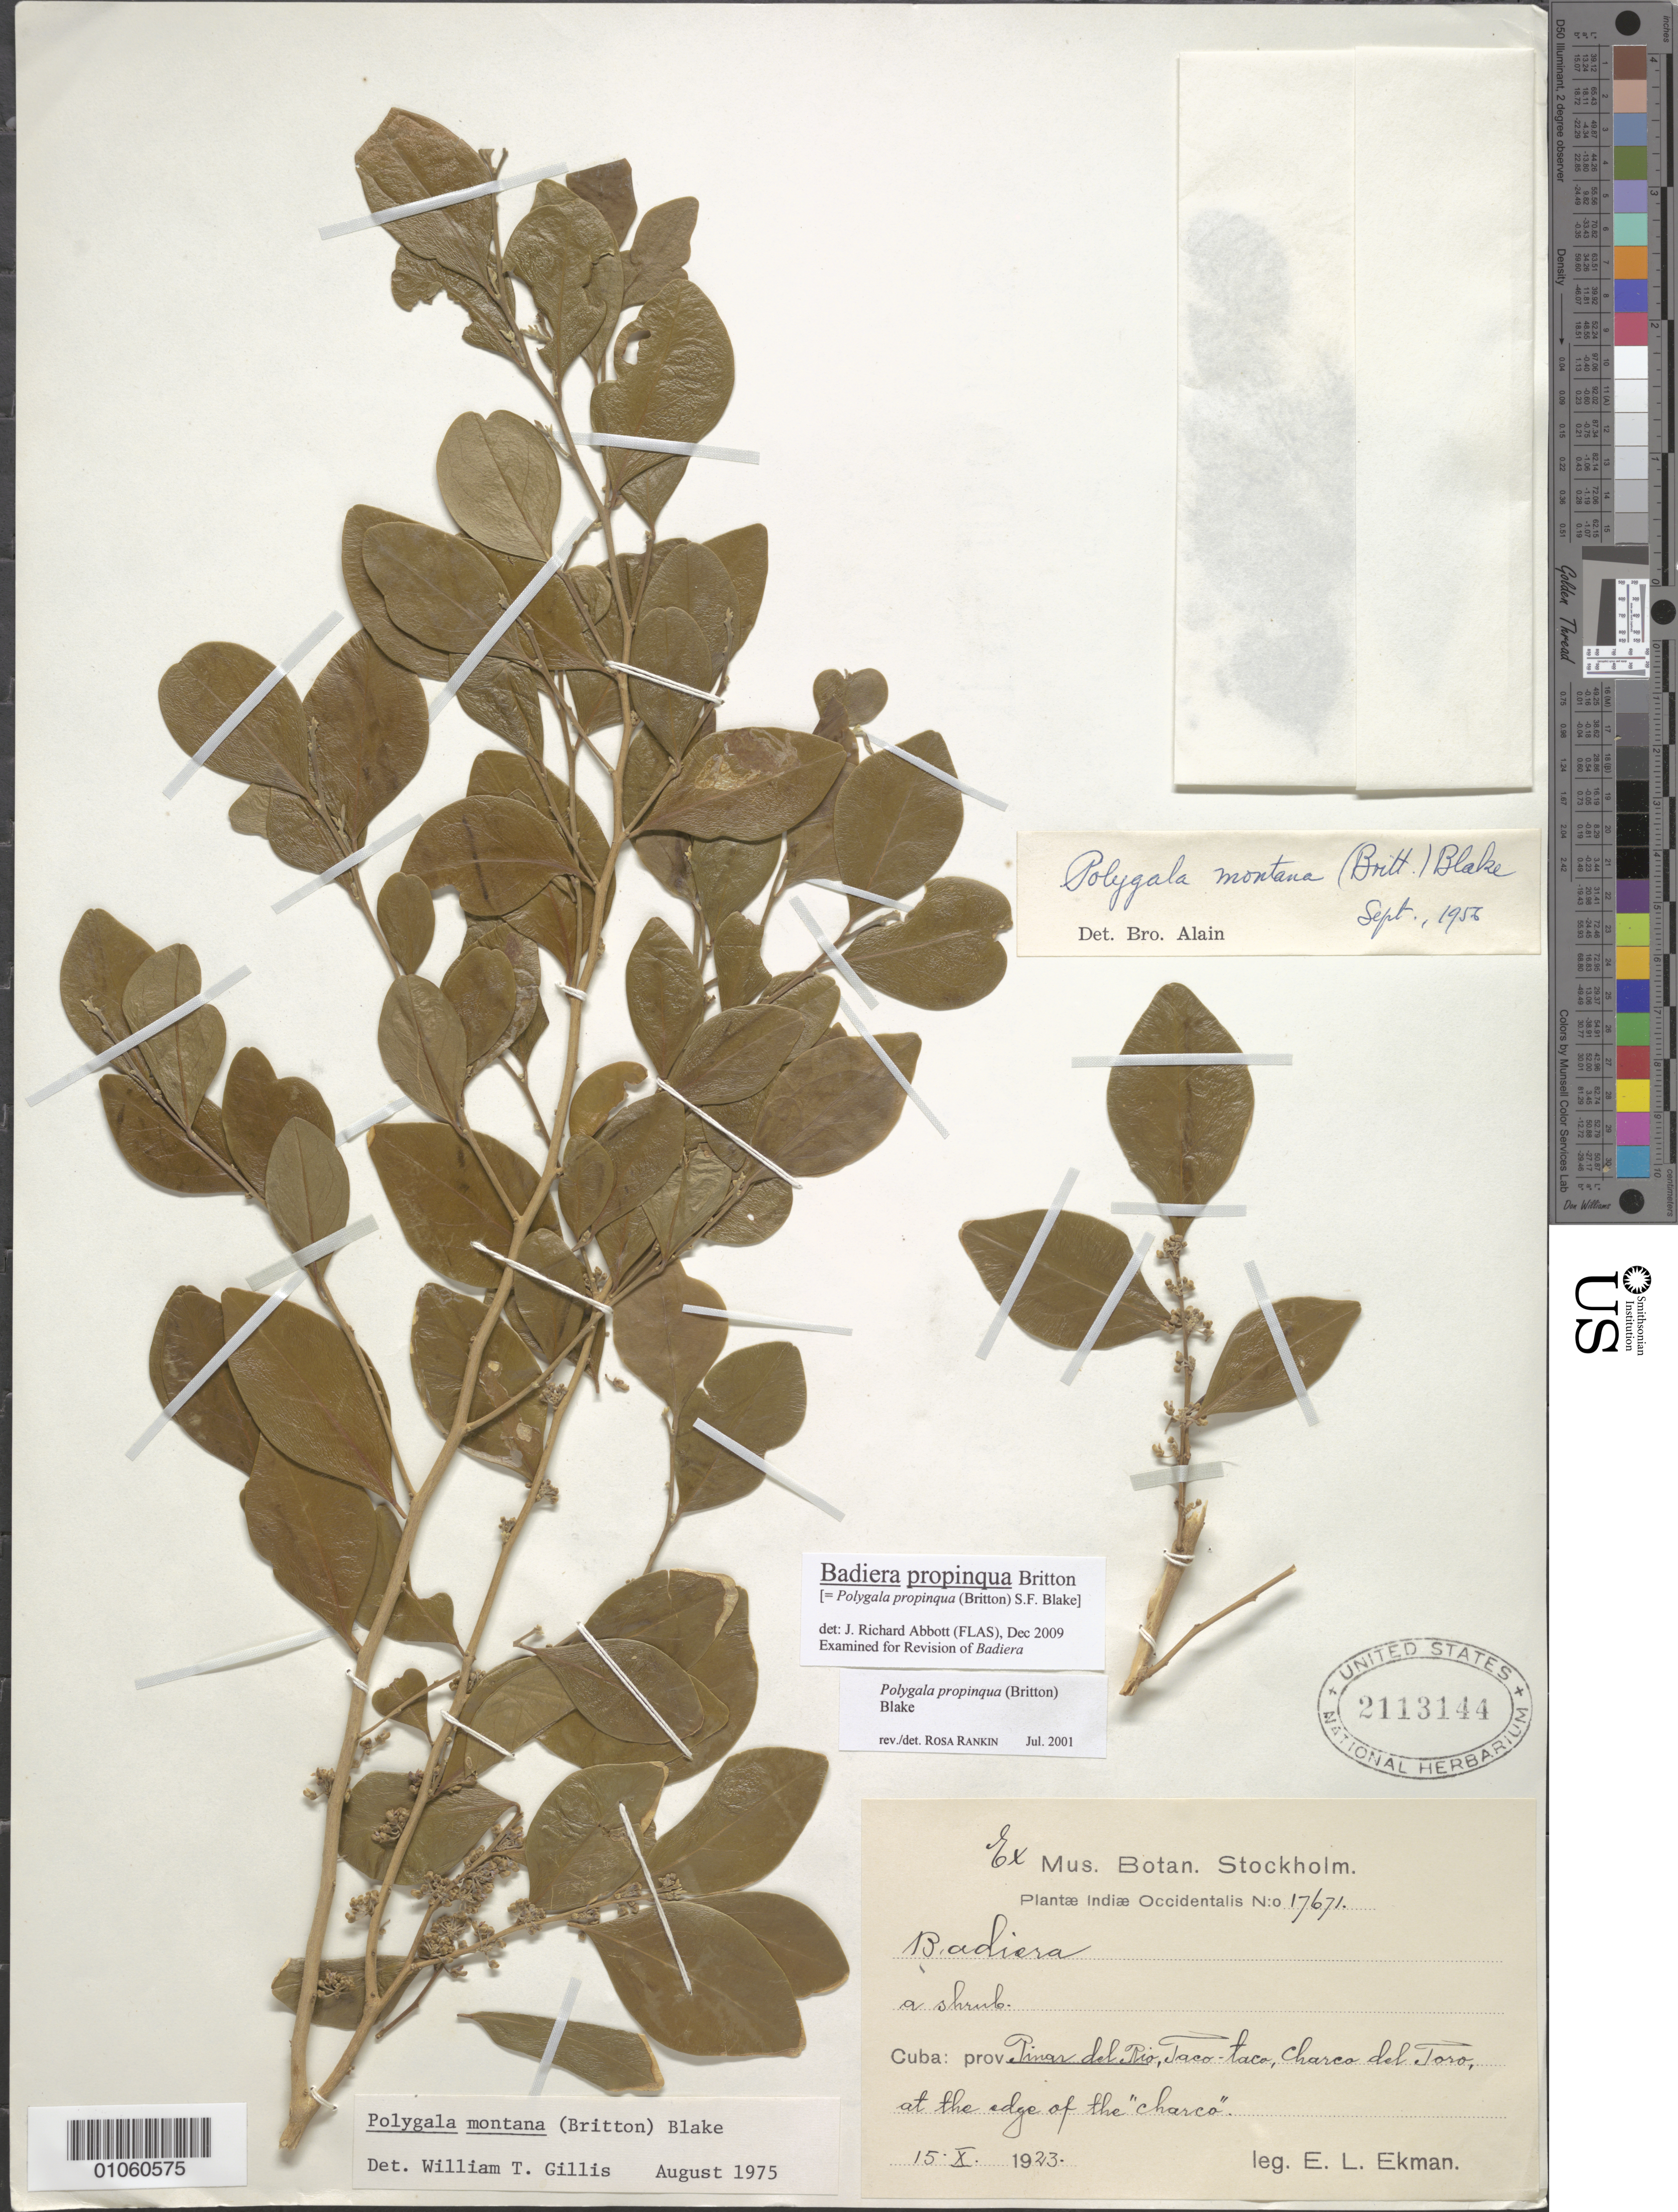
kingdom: Plantae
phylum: Tracheophyta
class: Magnoliopsida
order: Fabales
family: Polygalaceae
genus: Badiera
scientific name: Badiera propinqua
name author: Britton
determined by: Abbott, J. R., (FLAS)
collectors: E. L. Ekman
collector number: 17671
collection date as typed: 15 Oct 1923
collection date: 1923-10-15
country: Cuba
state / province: Pinar del Río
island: Cuba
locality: Taco-taco, Charco del Toro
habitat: At edge of the "charca"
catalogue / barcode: US 2113144